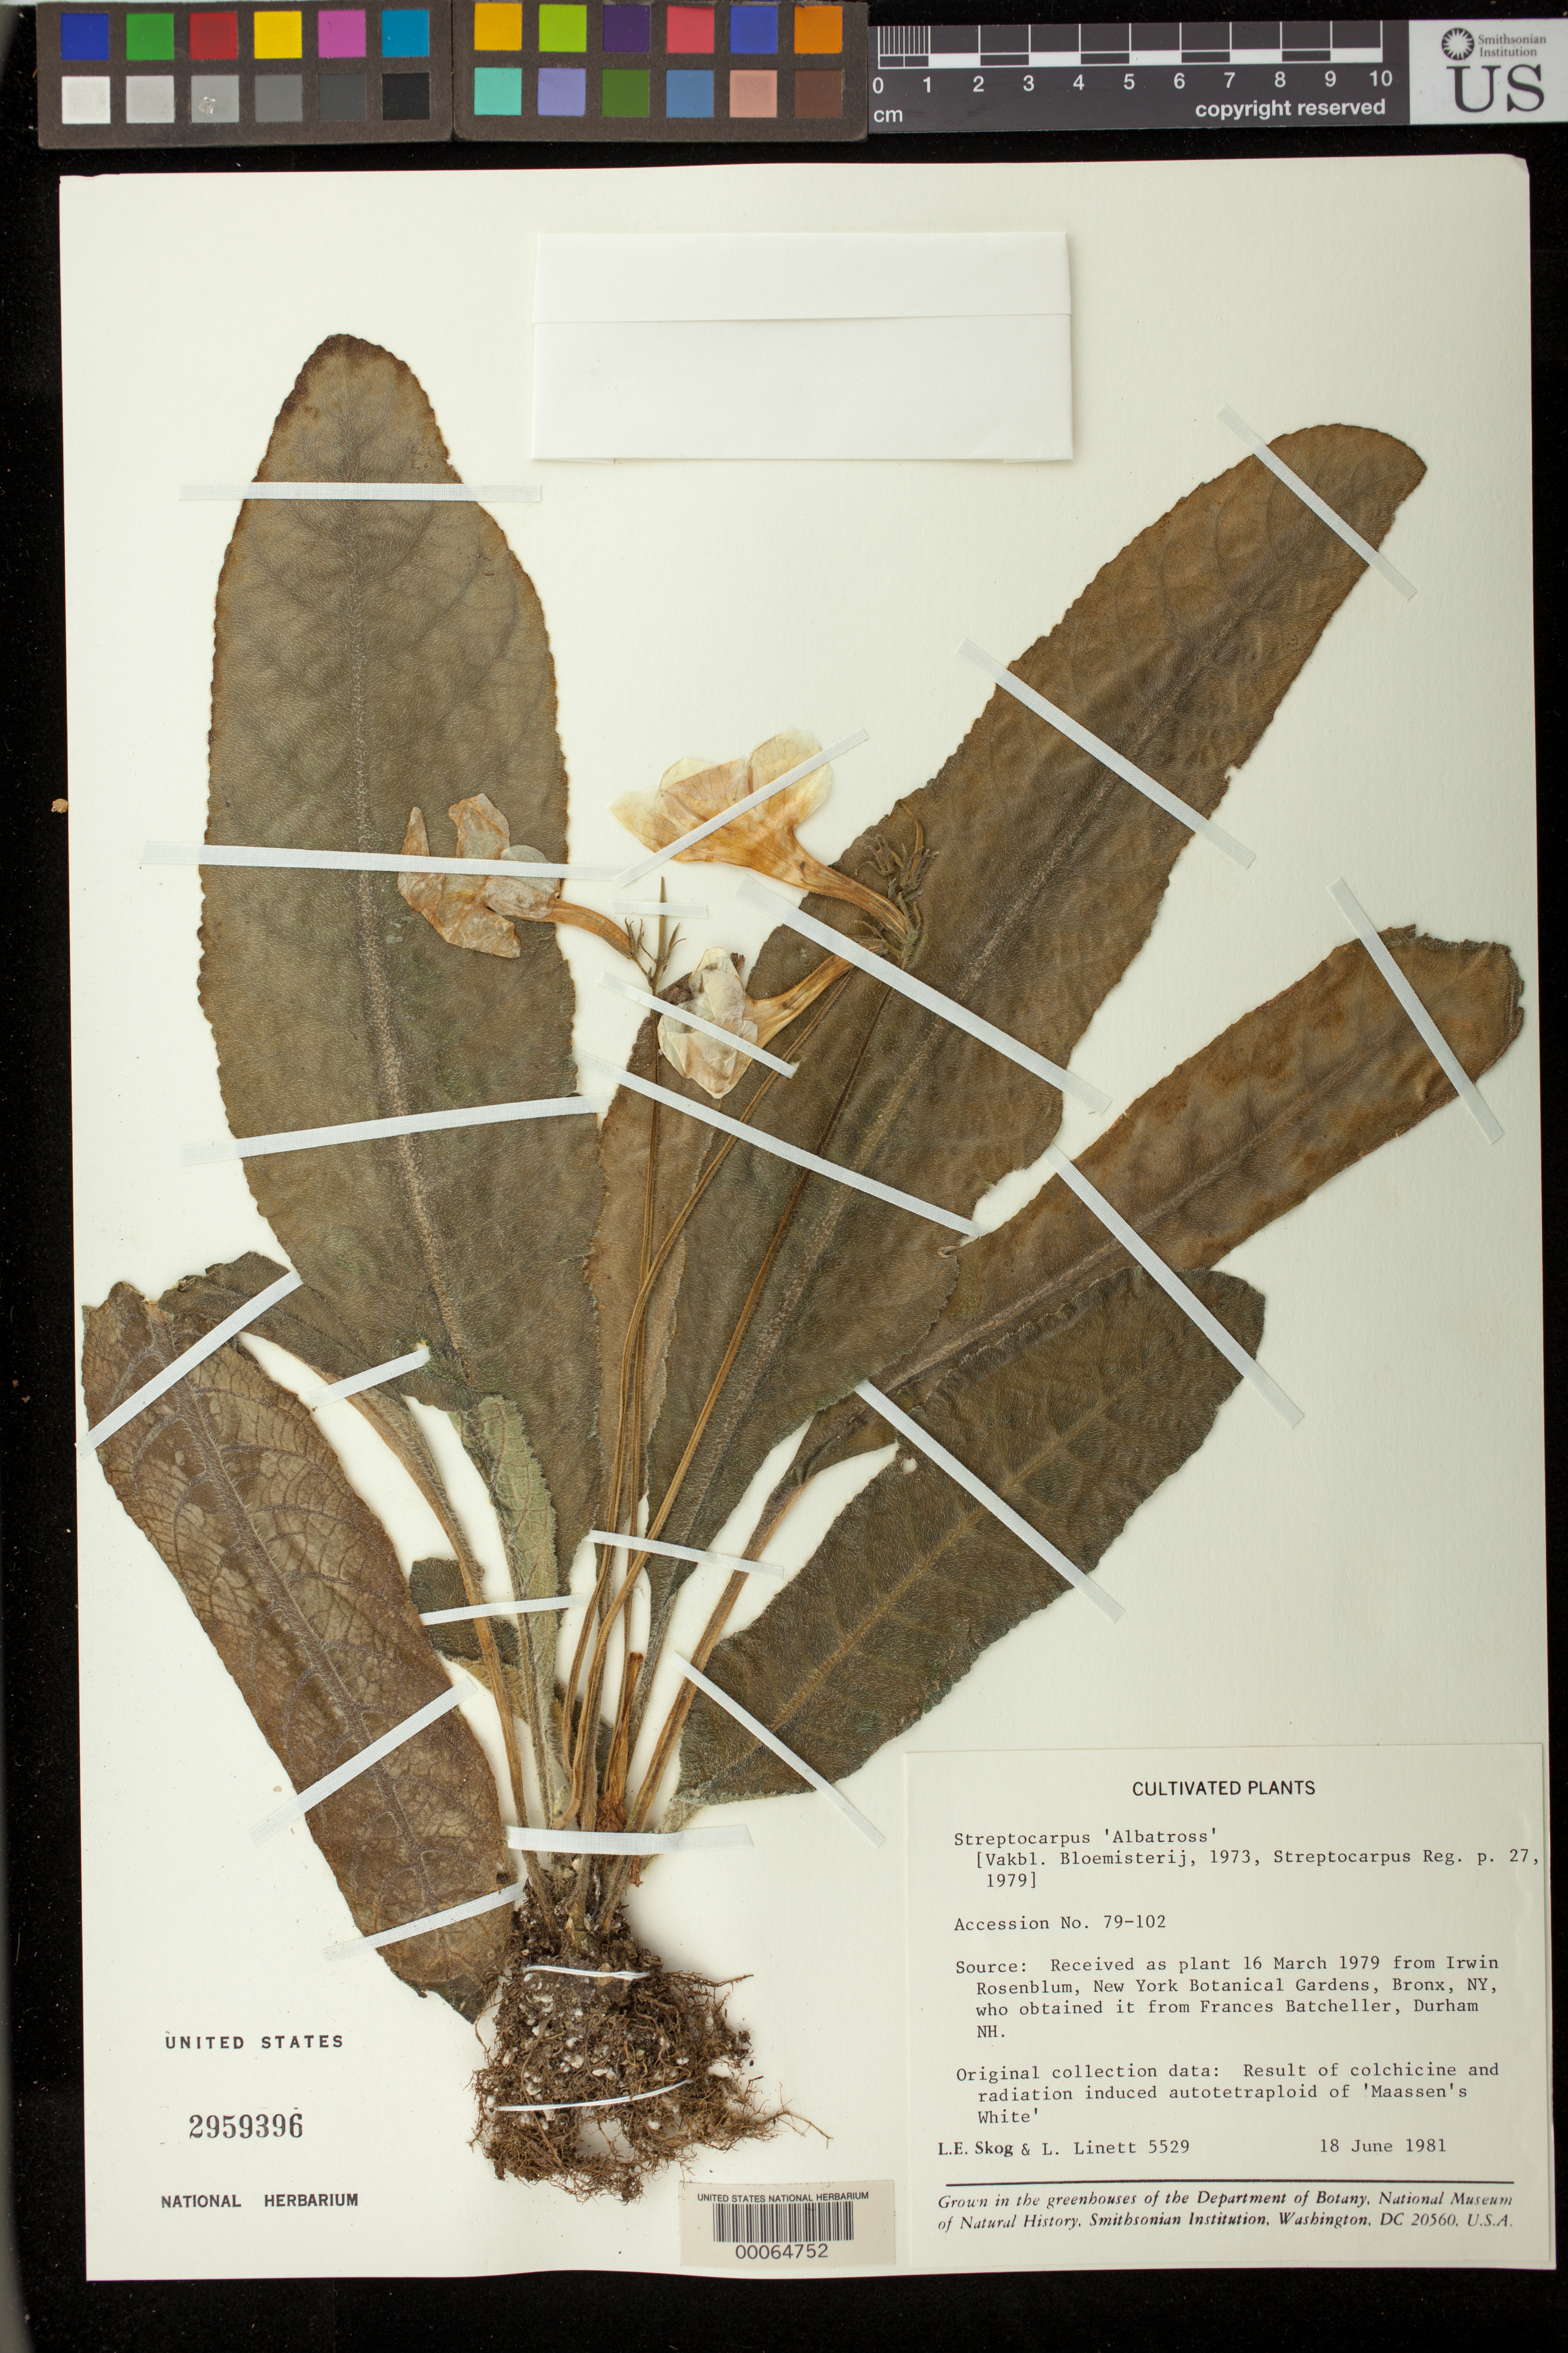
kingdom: Plantae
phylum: Tracheophyta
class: Magnoliopsida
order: Lamiales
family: Gesneriaceae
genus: Streptocarpus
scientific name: Streptocarpus 'Albatross'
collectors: L. E. Skog & L. Linett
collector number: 5529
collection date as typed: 18 Jun 1981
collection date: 1981-06-18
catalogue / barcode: US 2959396